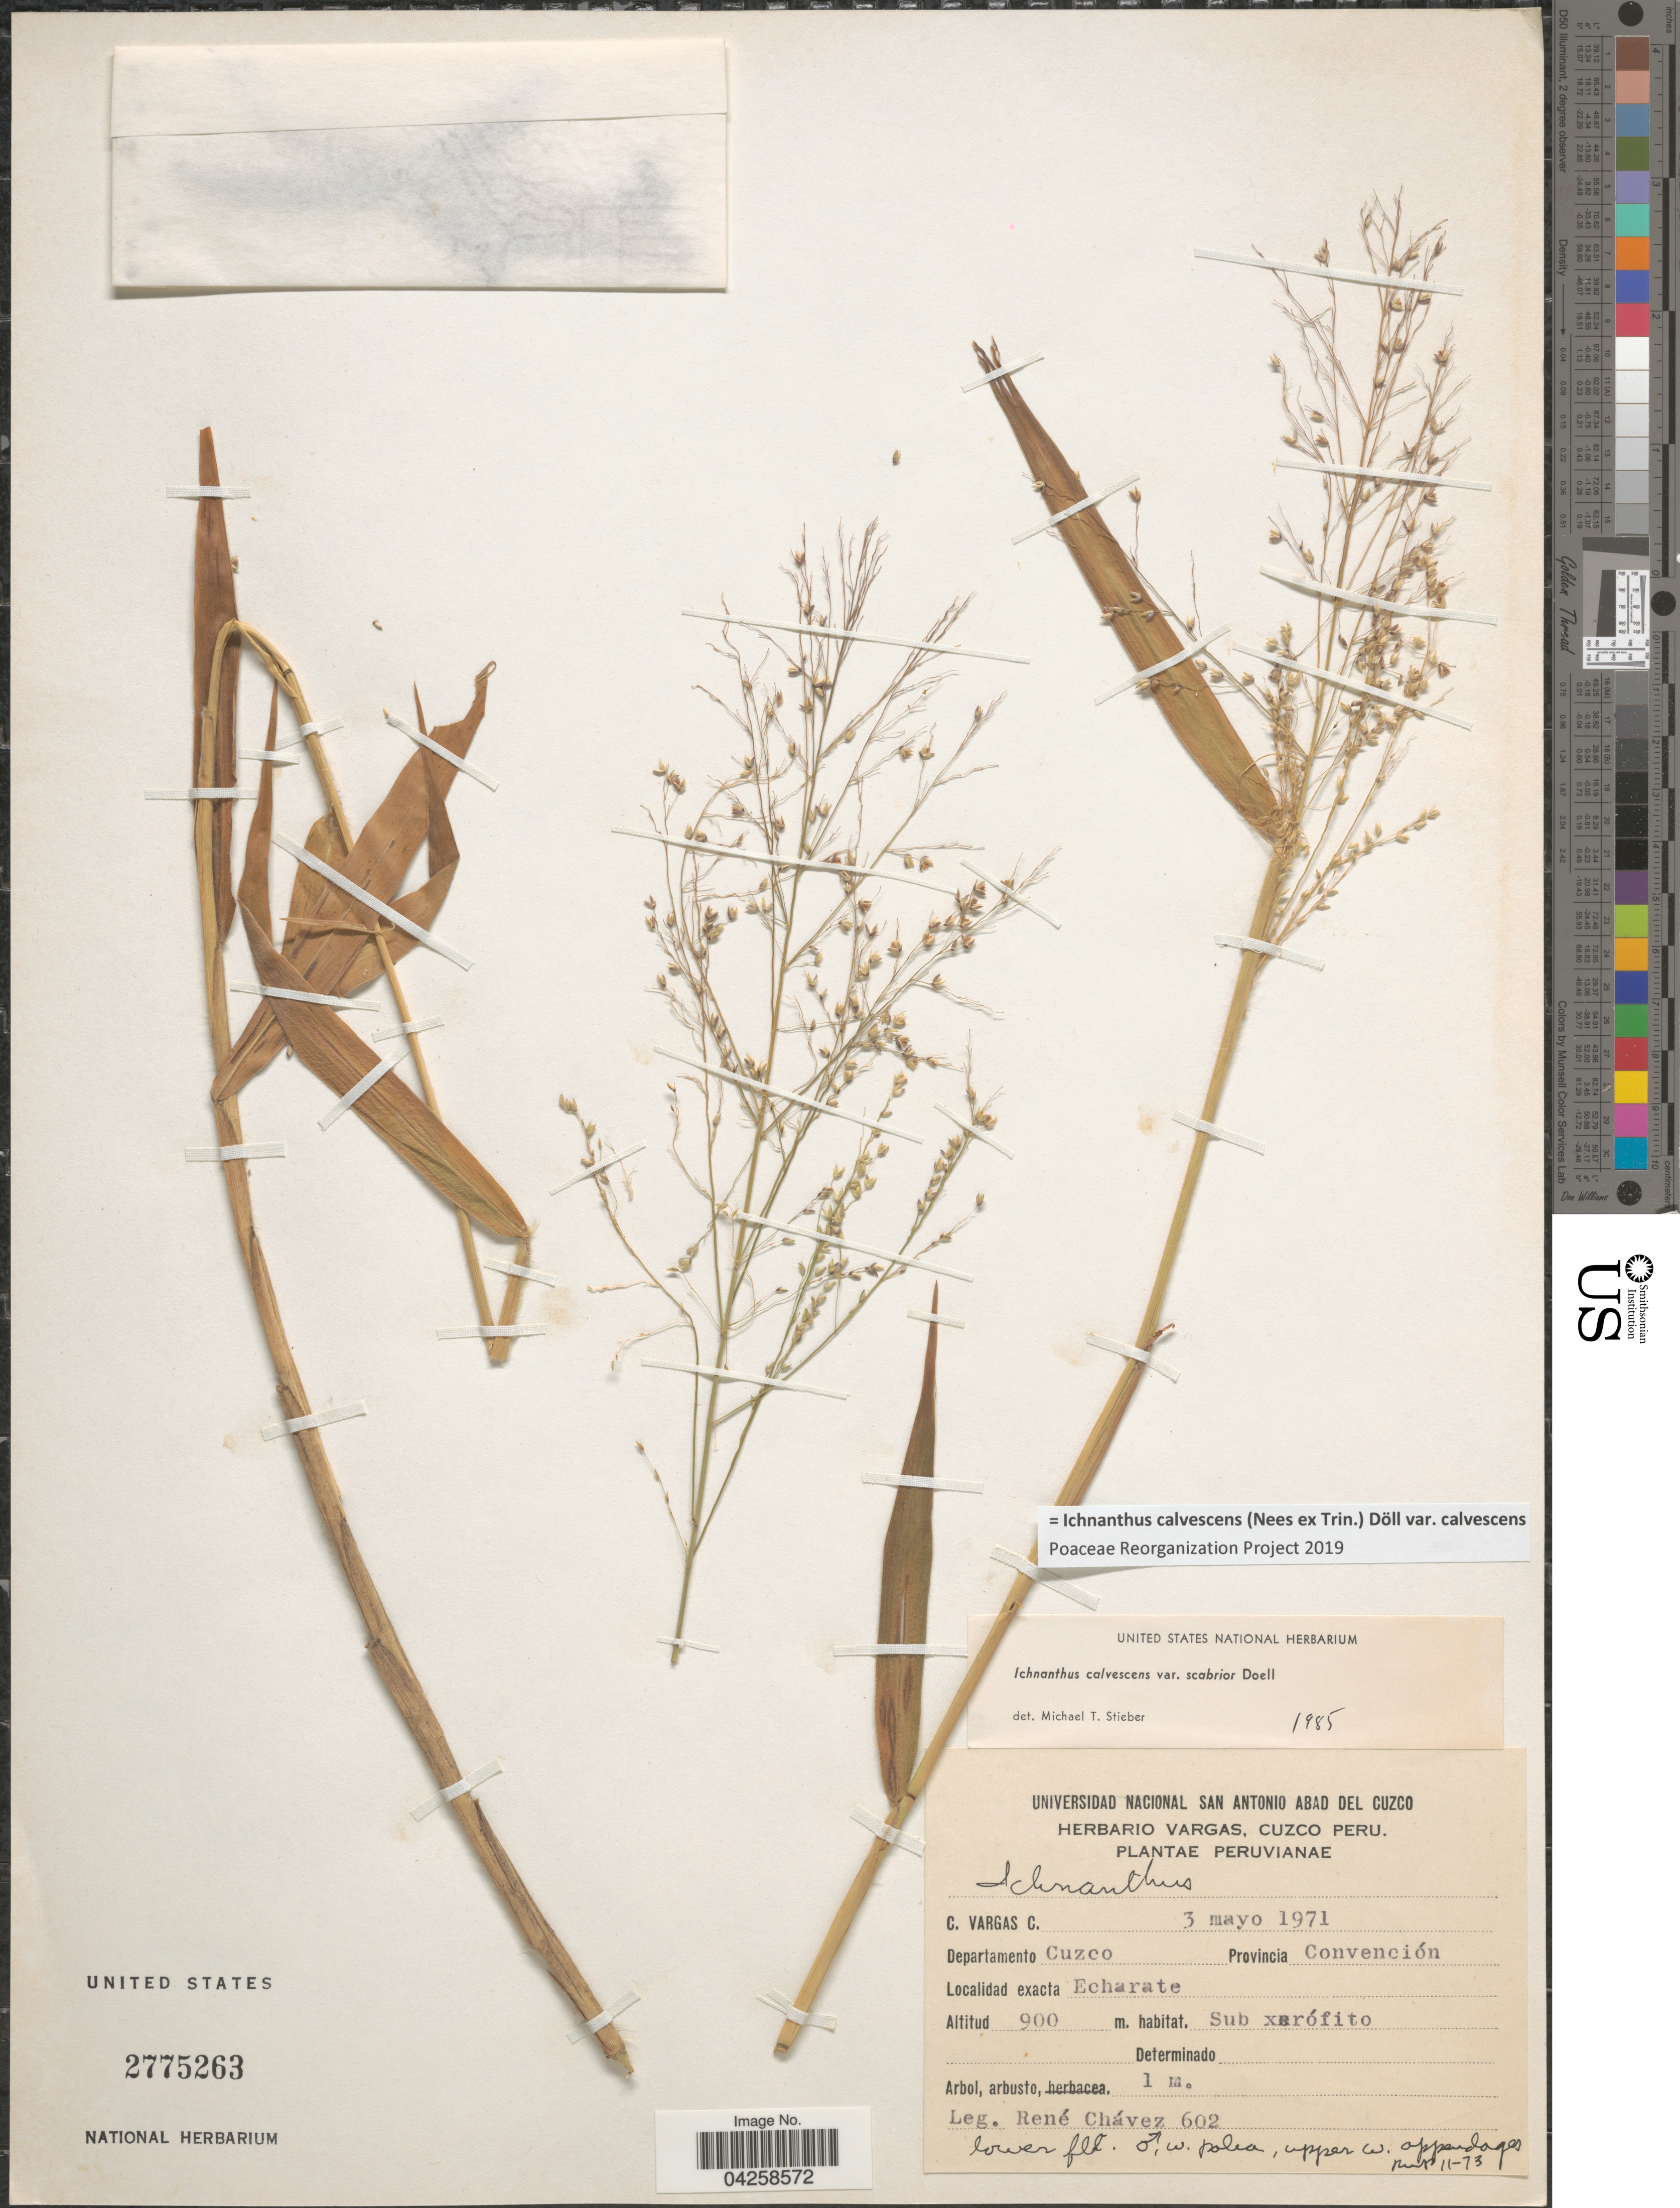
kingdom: Plantae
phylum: Tracheophyta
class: Liliopsida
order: Poales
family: Poaceae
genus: Ichnanthus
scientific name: Ichnanthus calvescens var. calvescens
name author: (Nees ex Trin.) Döll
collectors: R. Chávez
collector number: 602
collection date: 1971-05-03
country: Peru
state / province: Cusco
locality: Departamento Cuzco Provincia Convención. Echarate.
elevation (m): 900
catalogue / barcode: US 2775263